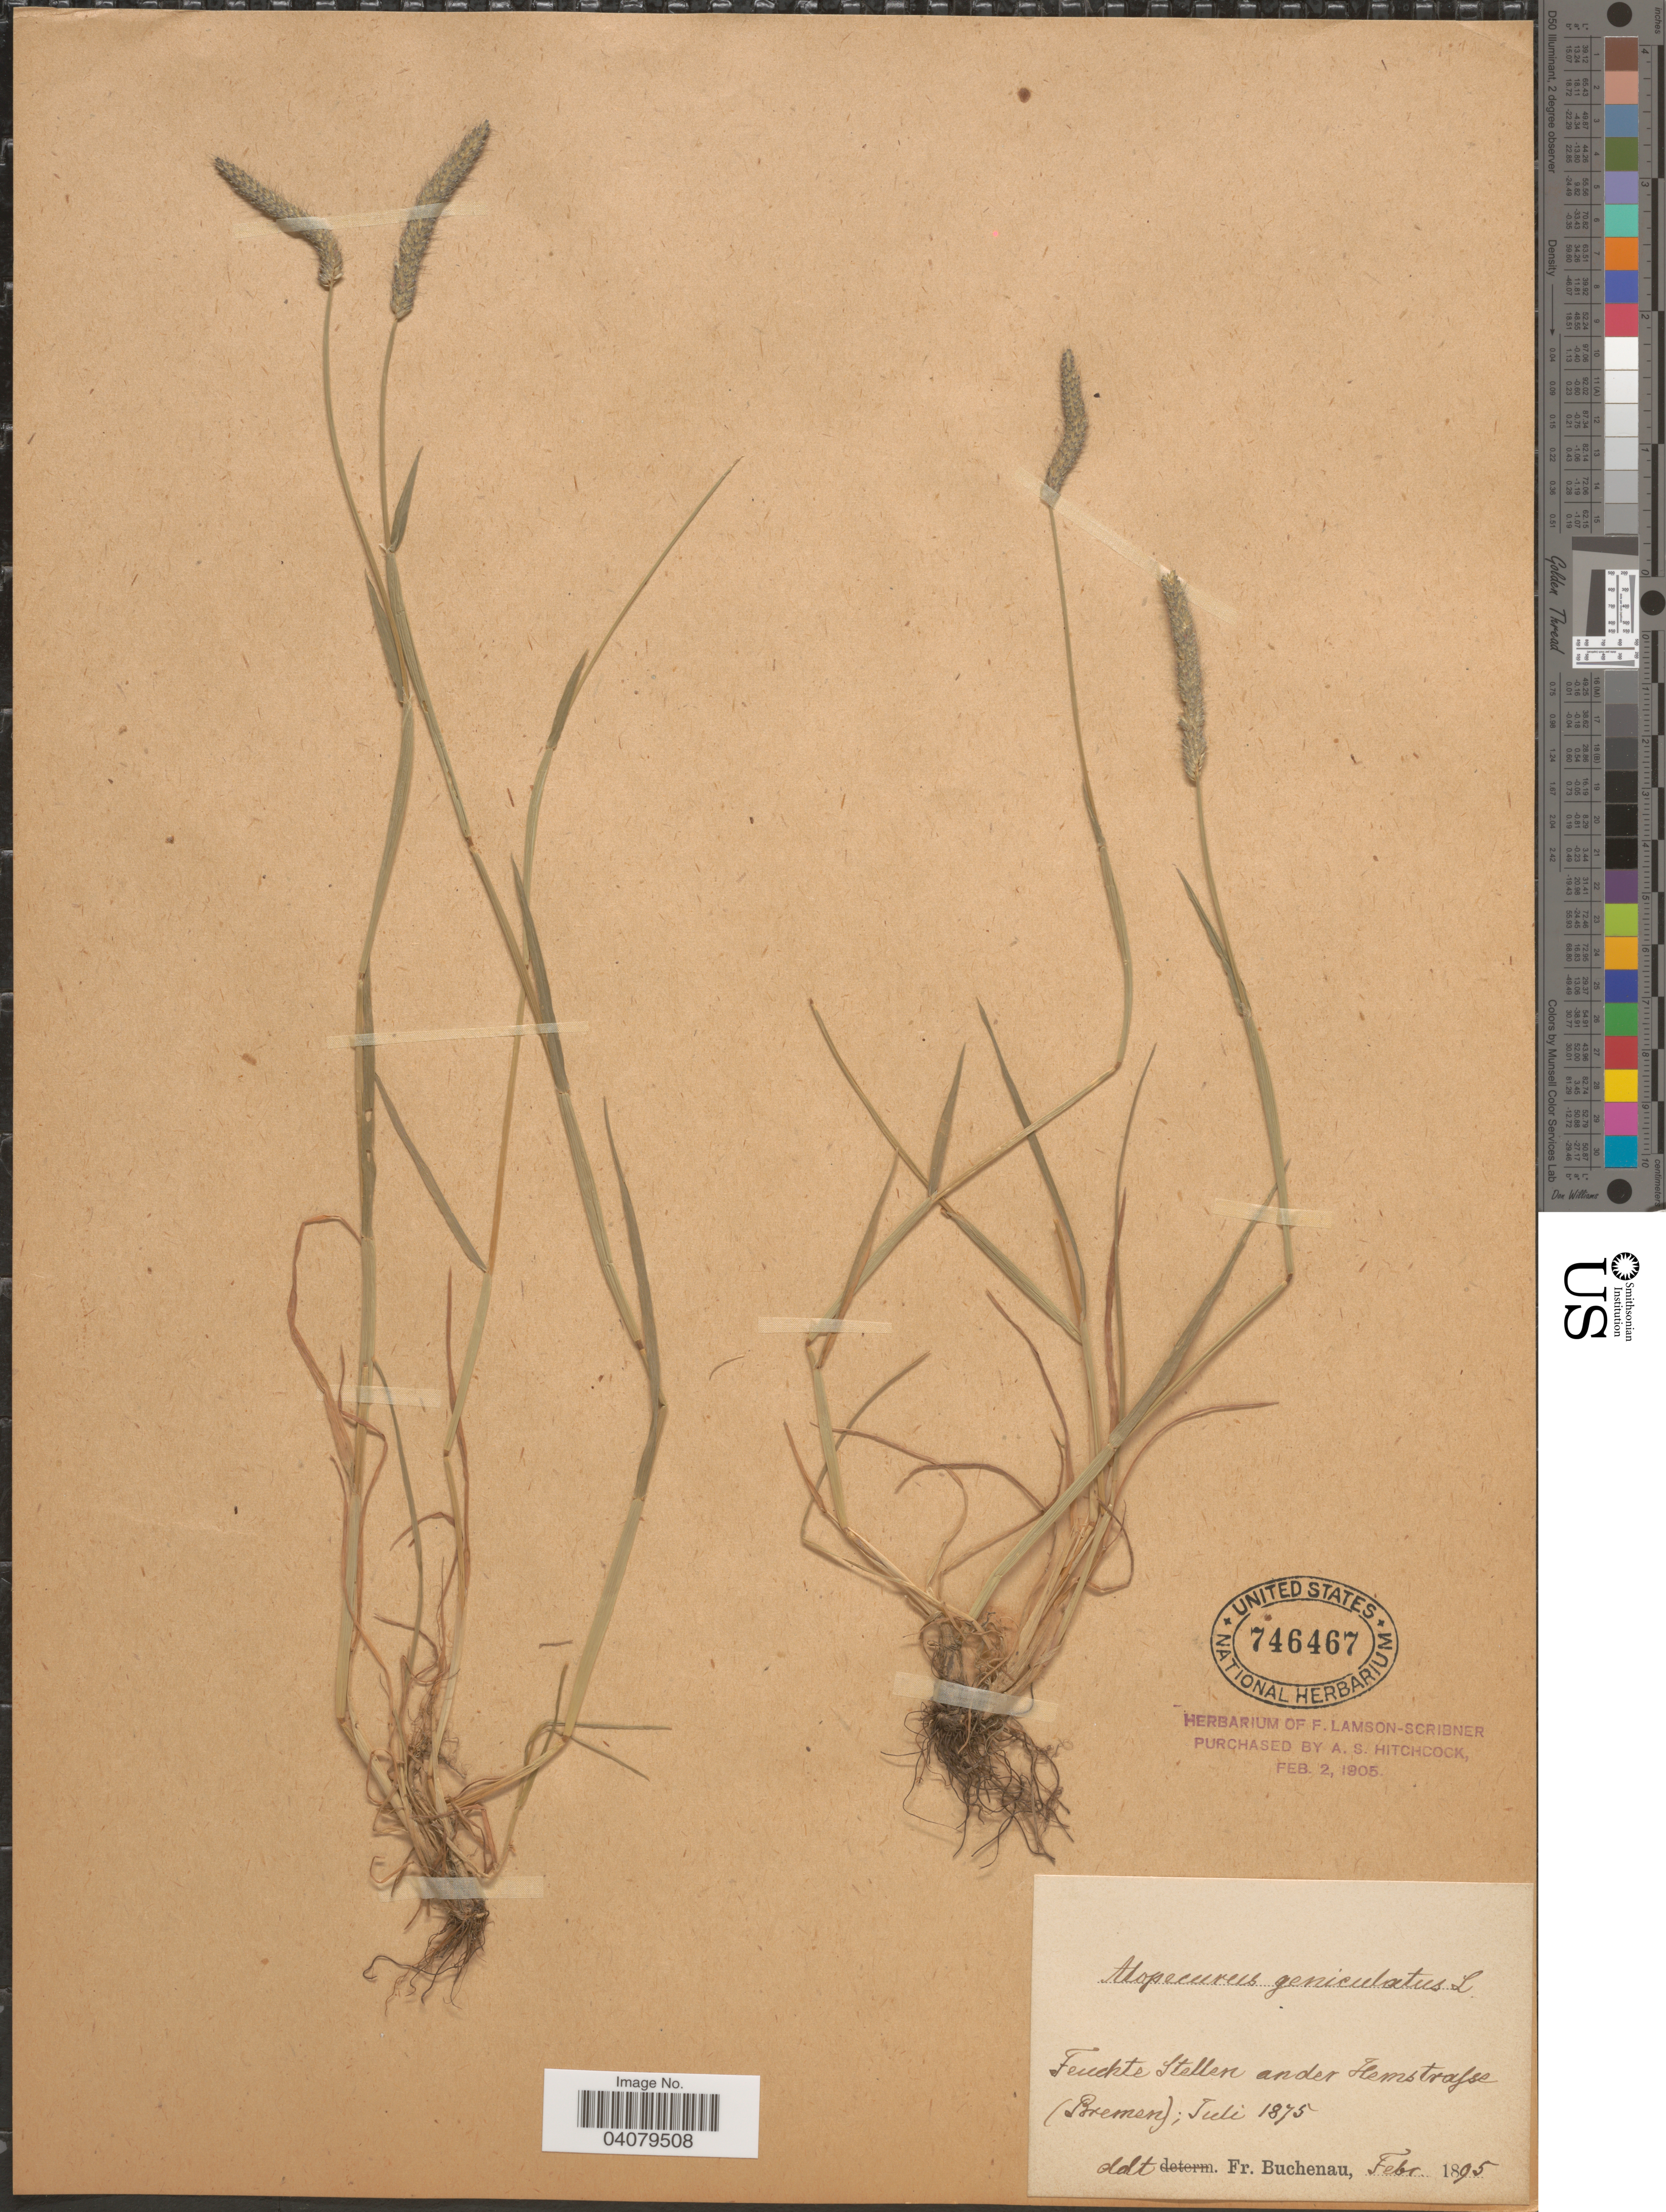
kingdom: Plantae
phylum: Tracheophyta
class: Liliopsida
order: Poales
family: Poaceae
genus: Alopecurus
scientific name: Alopecurus geniculatus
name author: L.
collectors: F. Buchenau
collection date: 1875-07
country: Germany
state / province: Bremen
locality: Feuchte Stellen ander Hemstrasse.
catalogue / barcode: US 746467